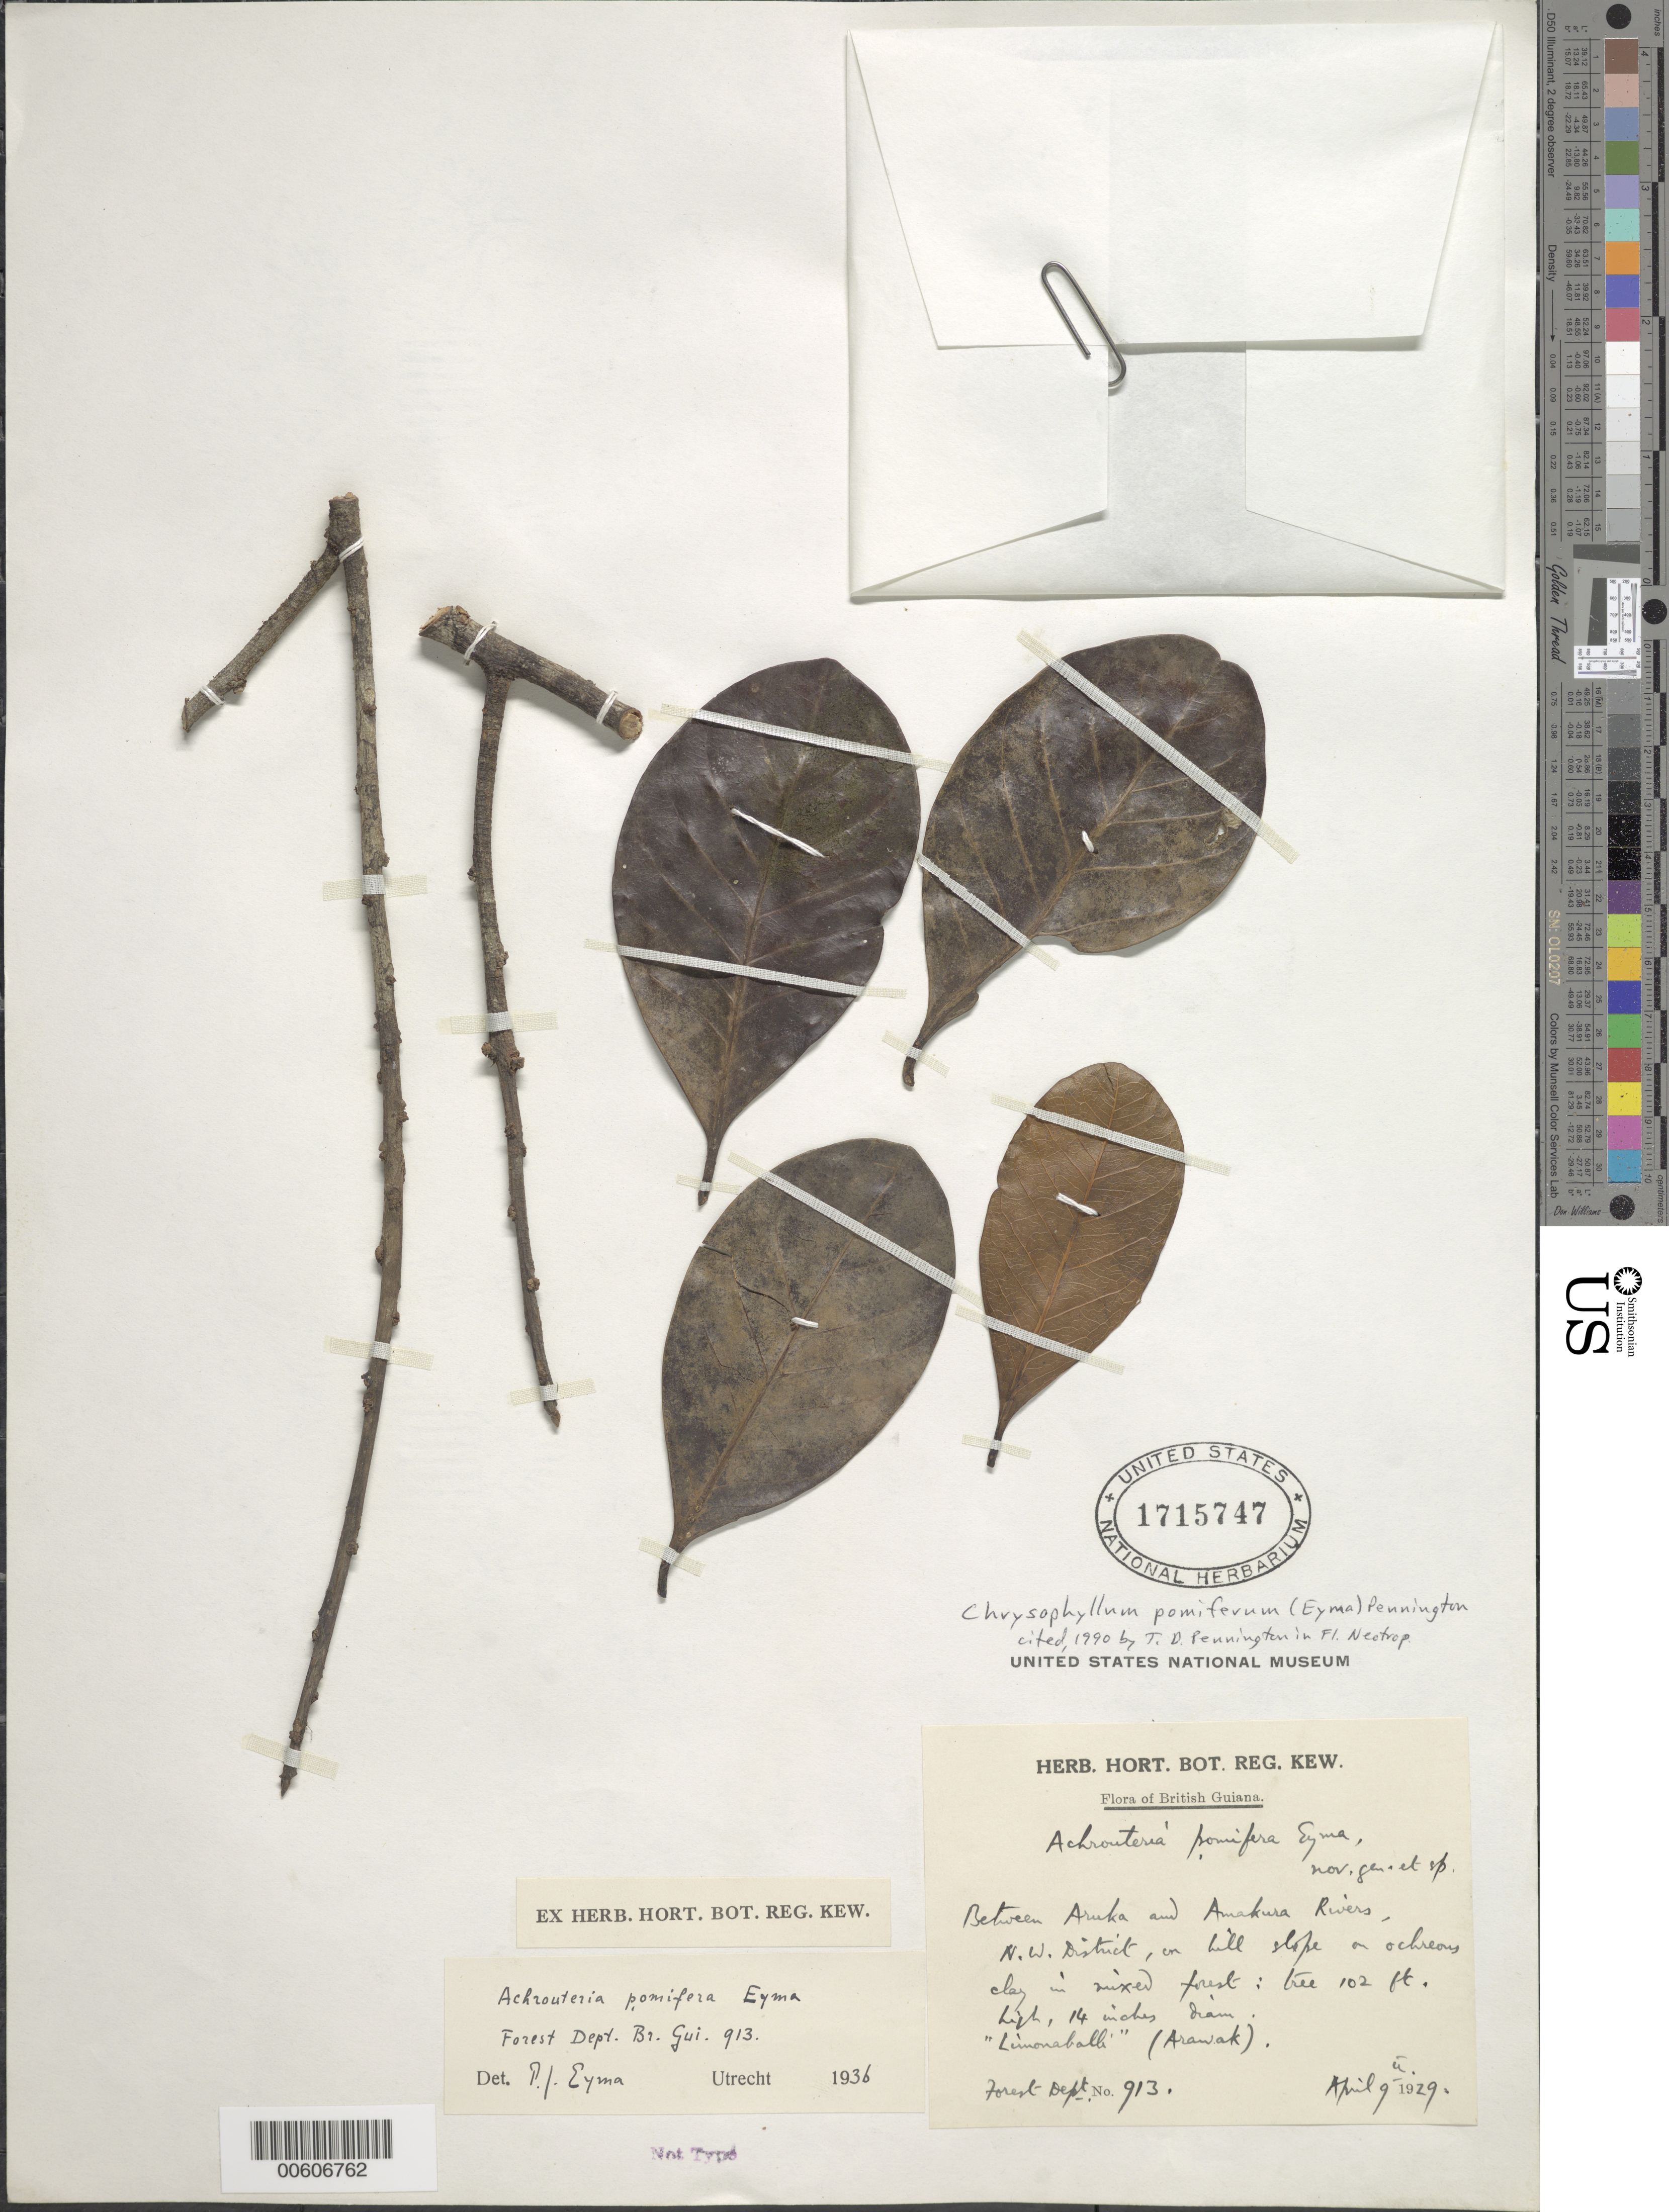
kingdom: Plantae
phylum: Tracheophyta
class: Magnoliopsida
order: Ericales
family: Sapotaceae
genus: Chrysophyllum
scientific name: Chrysophyllum pomiferum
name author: (Eyma) T.D. Penn.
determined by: Pennington, T. D., (K)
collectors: Forest Dept. B. G. & British Guiana Forestry Dept.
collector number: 913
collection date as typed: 9-Apr-29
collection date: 1929-04-09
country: Guyana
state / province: Barima-Waini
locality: Aruka R., betw. Aruka R. & Amakura R.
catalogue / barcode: US 1715747